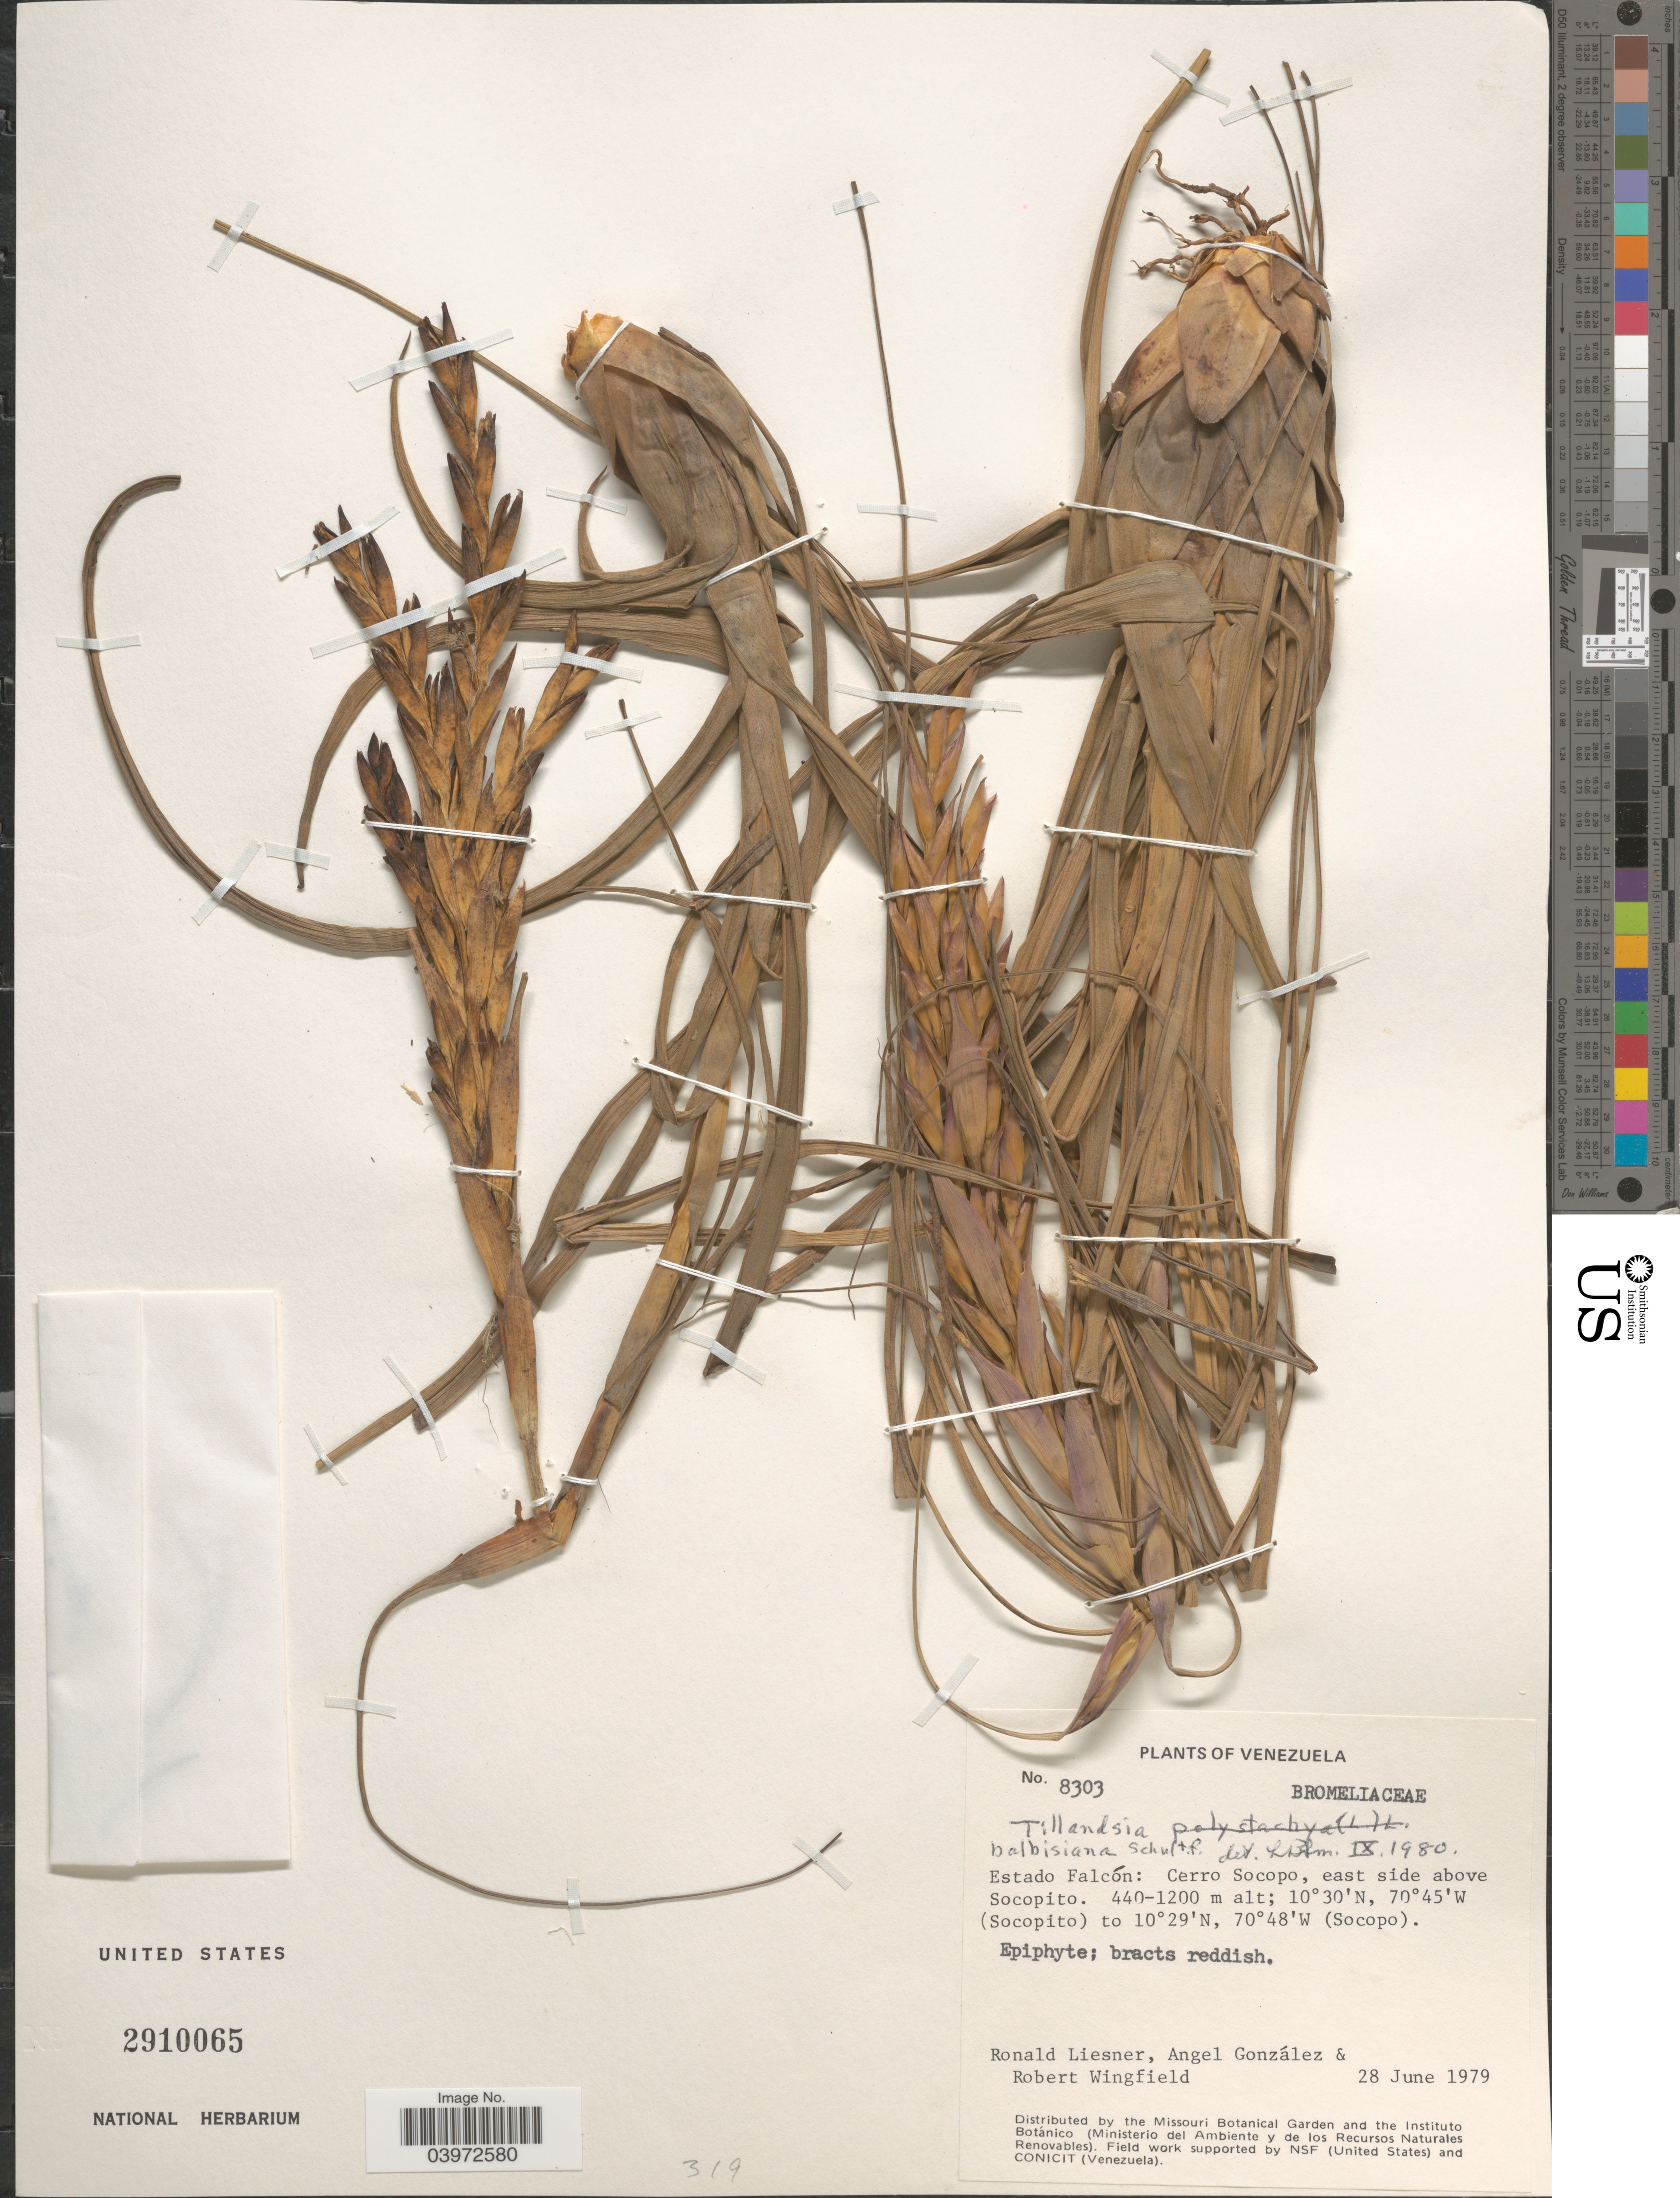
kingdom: Plantae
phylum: Tracheophyta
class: Liliopsida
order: Poales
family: Bromeliaceae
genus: Tillandsia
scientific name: Tillandsia balbisiana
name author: Schult. f.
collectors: R. L. Liesner, A. C. González & R. C. Wingfield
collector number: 8303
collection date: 1979-06-28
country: Venezuela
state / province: Falcon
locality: Cerro Socopo, east side above Socopito.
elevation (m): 440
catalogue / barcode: US 2910065